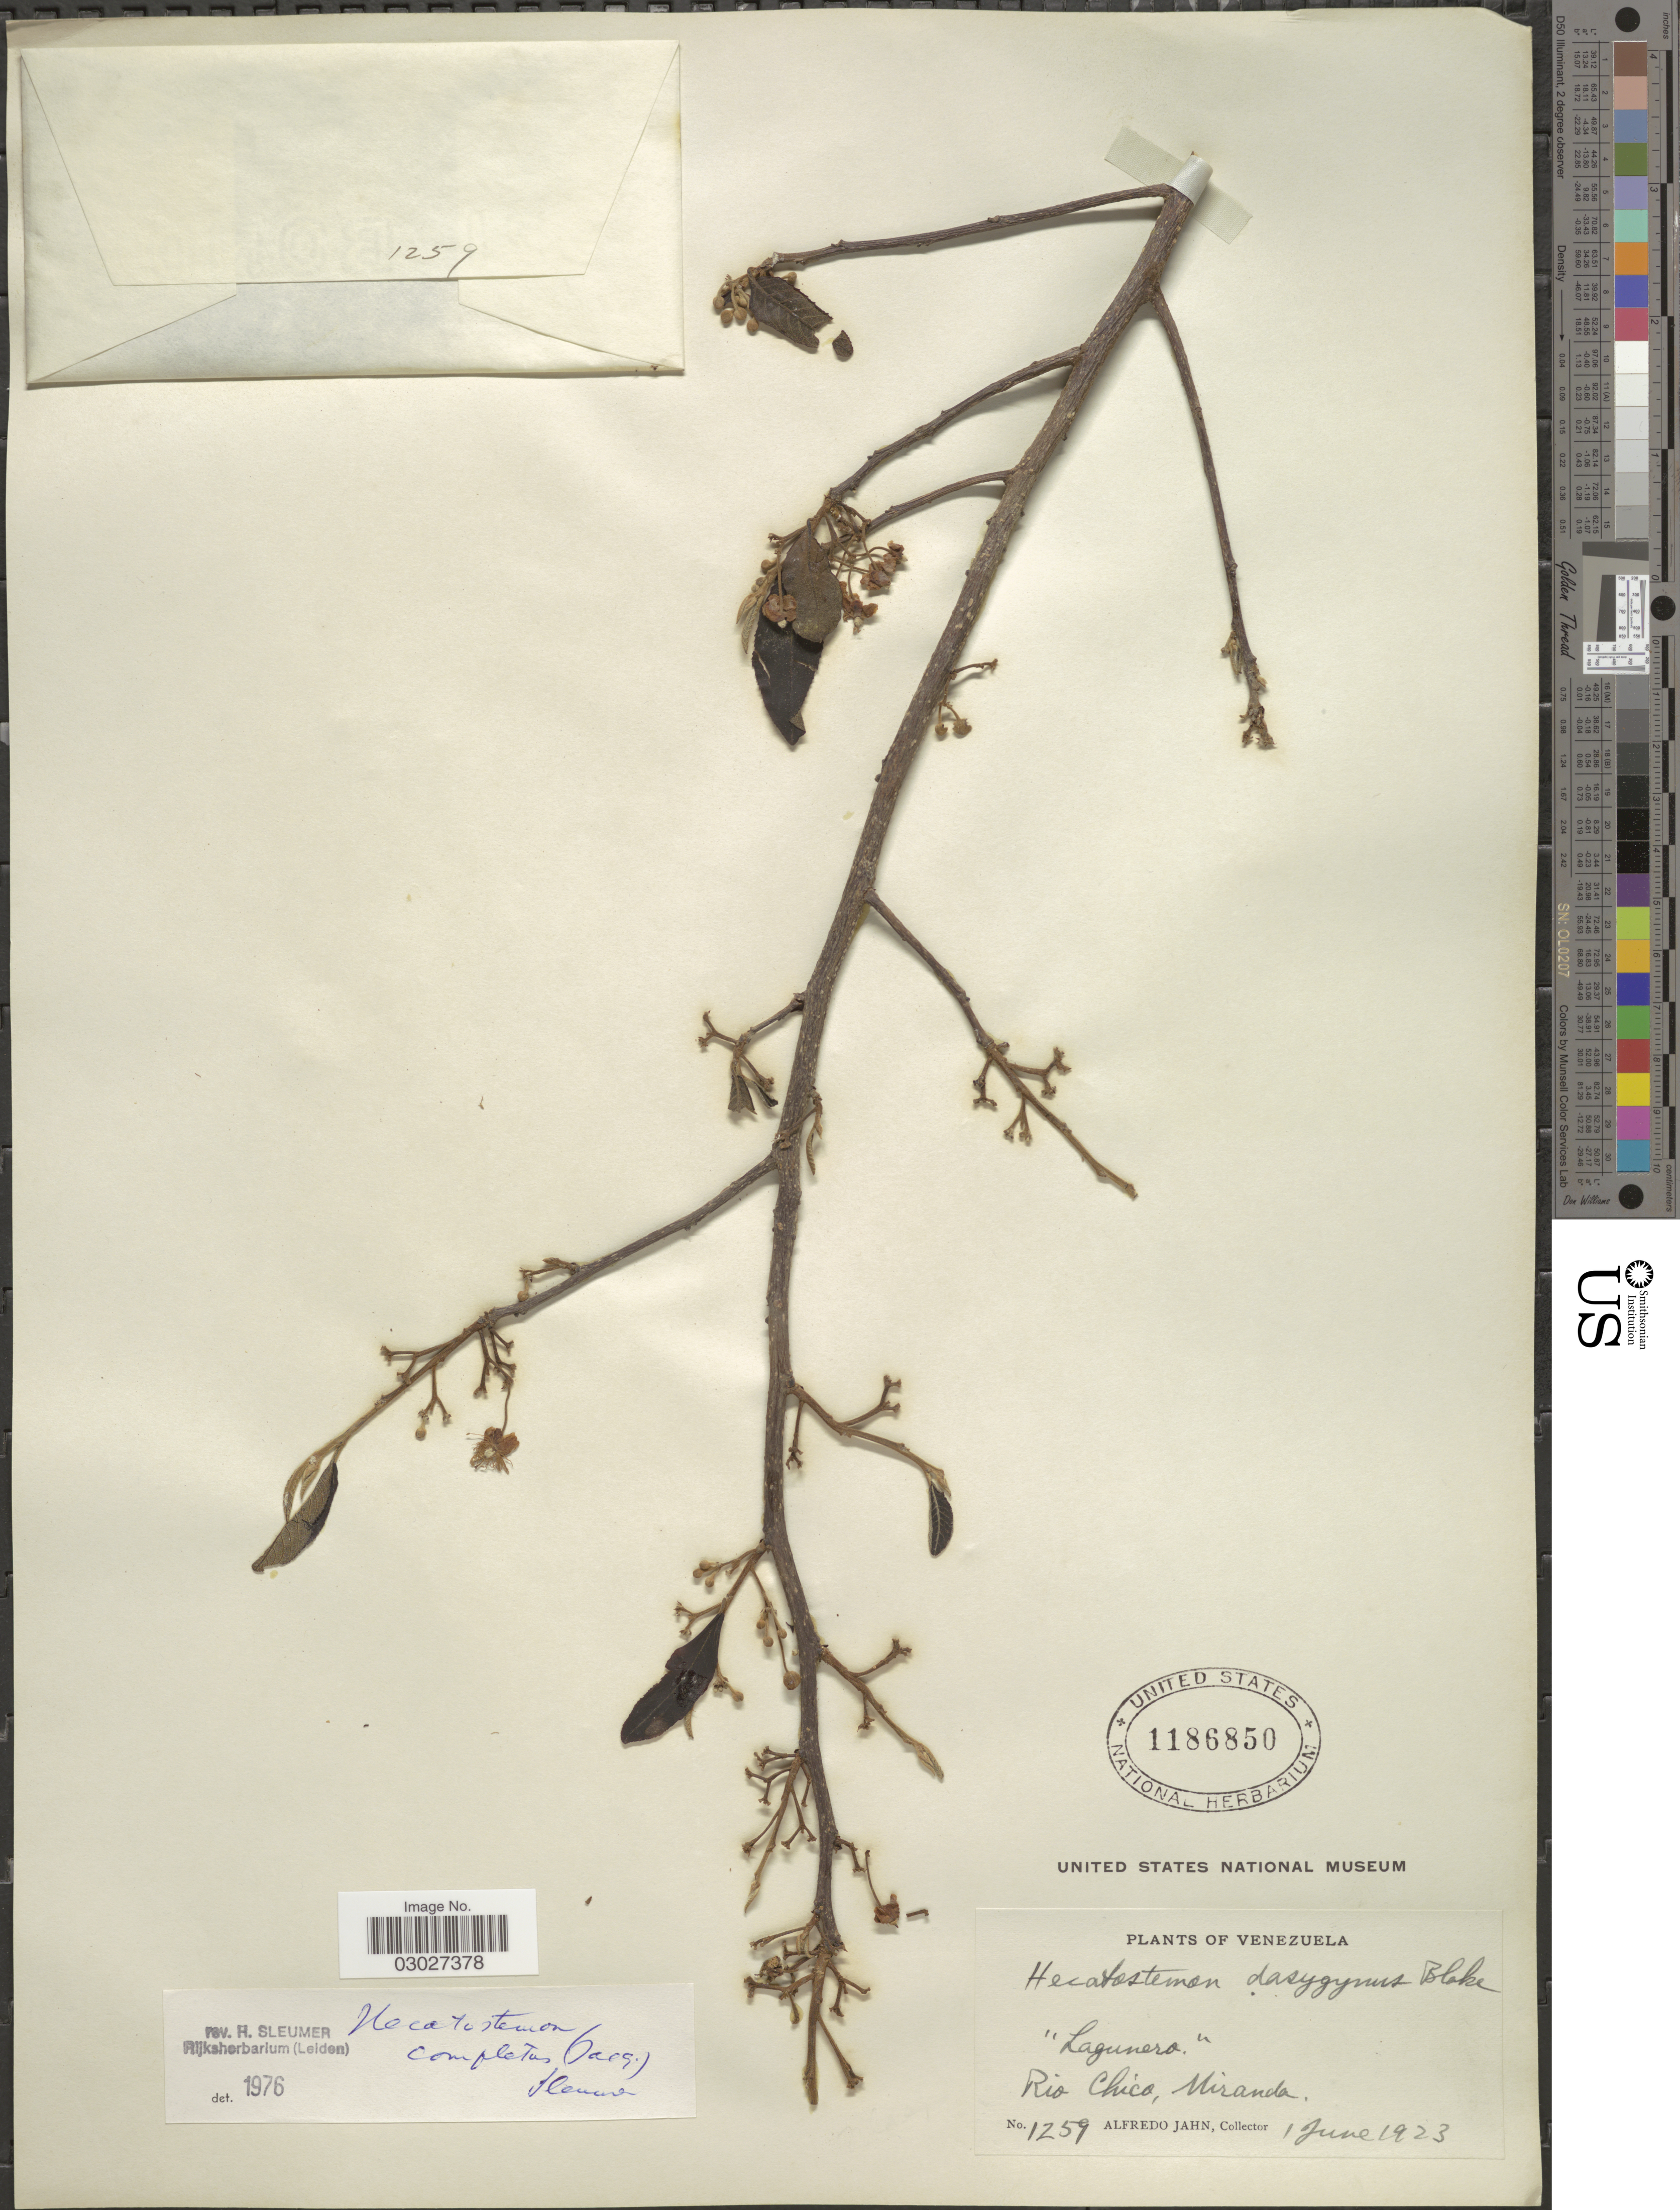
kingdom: Plantae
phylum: Tracheophyta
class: Magnoliopsida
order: Malpighiales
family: Salicaceae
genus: Casearia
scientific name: Casearia completa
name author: (Jacq.) T. Samar. & M.H. Alford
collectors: A. Jahn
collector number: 1259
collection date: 1923-06-01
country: Venezuela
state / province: Miranda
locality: Rio Chico.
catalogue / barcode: US 1186850